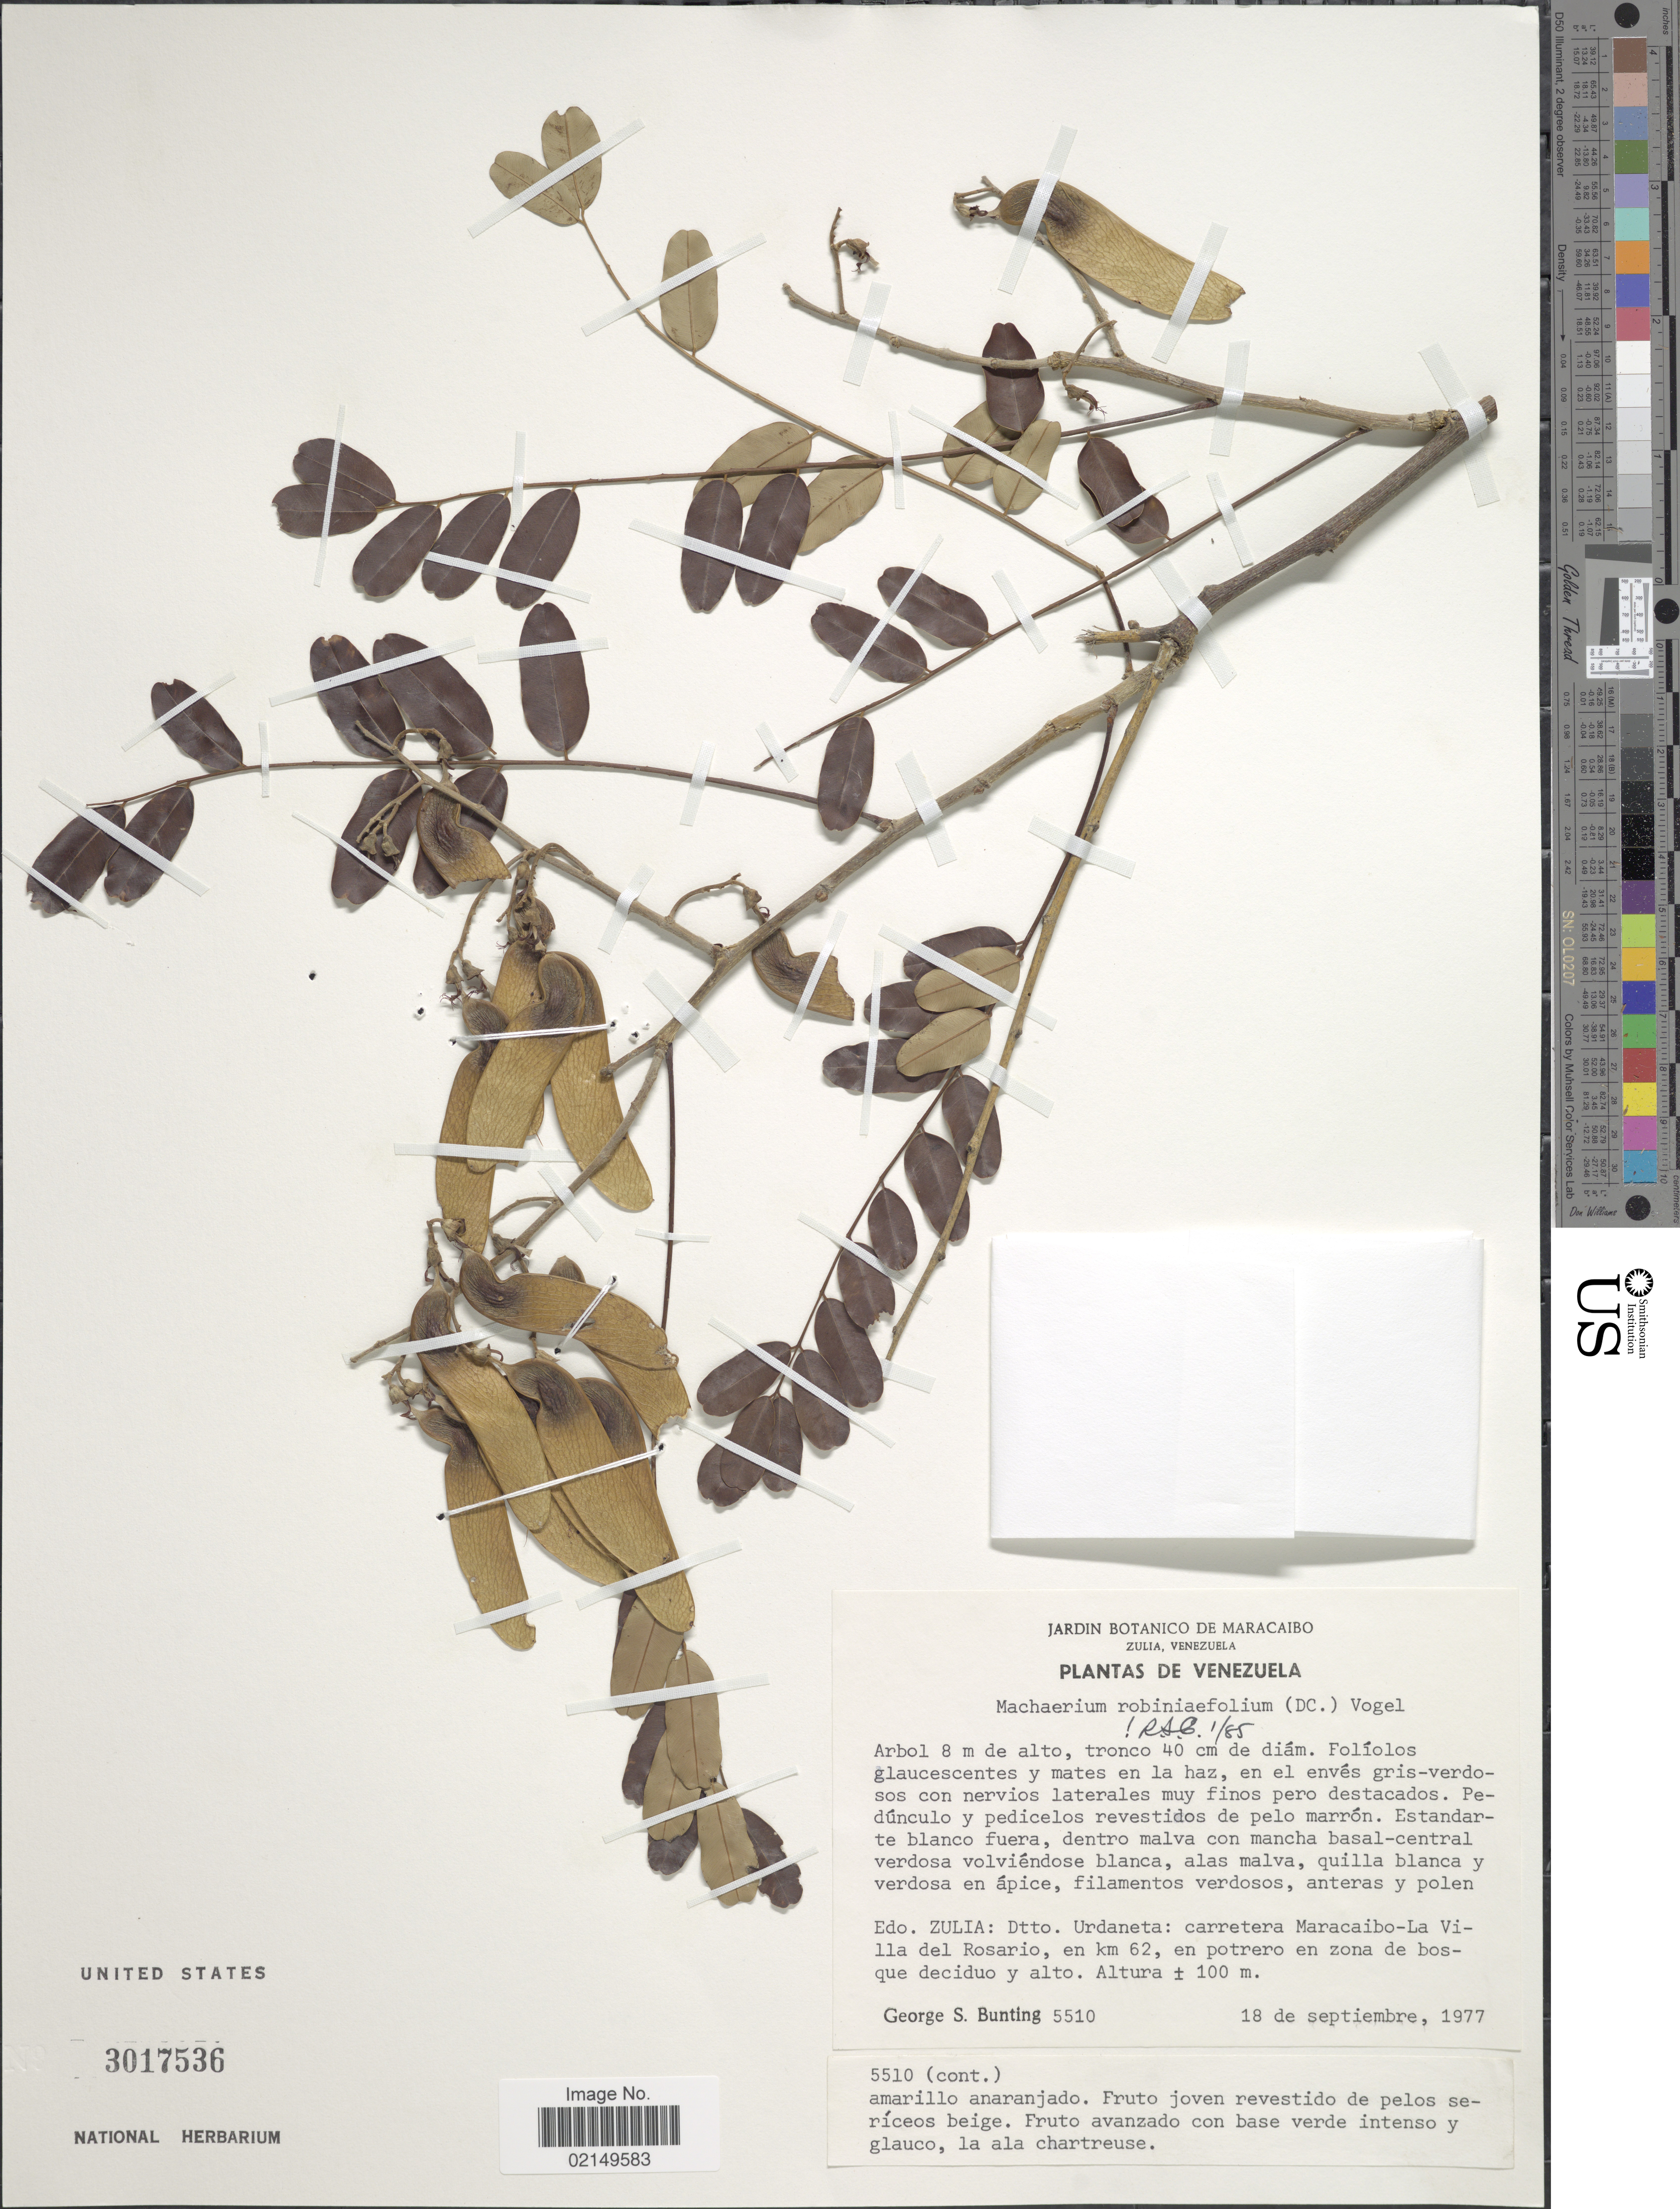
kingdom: Plantae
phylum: Tracheophyta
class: Magnoliopsida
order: Fabales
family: Fabaceae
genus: Machaerium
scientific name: Machaerium robinifolium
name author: (DC.) Vogel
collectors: G. S. Bunting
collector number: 5510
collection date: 1977-09-18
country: Venezuela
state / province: Zulia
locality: Edo. Zulia: Dtto. Urdaneta: carretera Maracaibo-La Villa del Rosario, en km 62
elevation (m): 100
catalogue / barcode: US 3017536